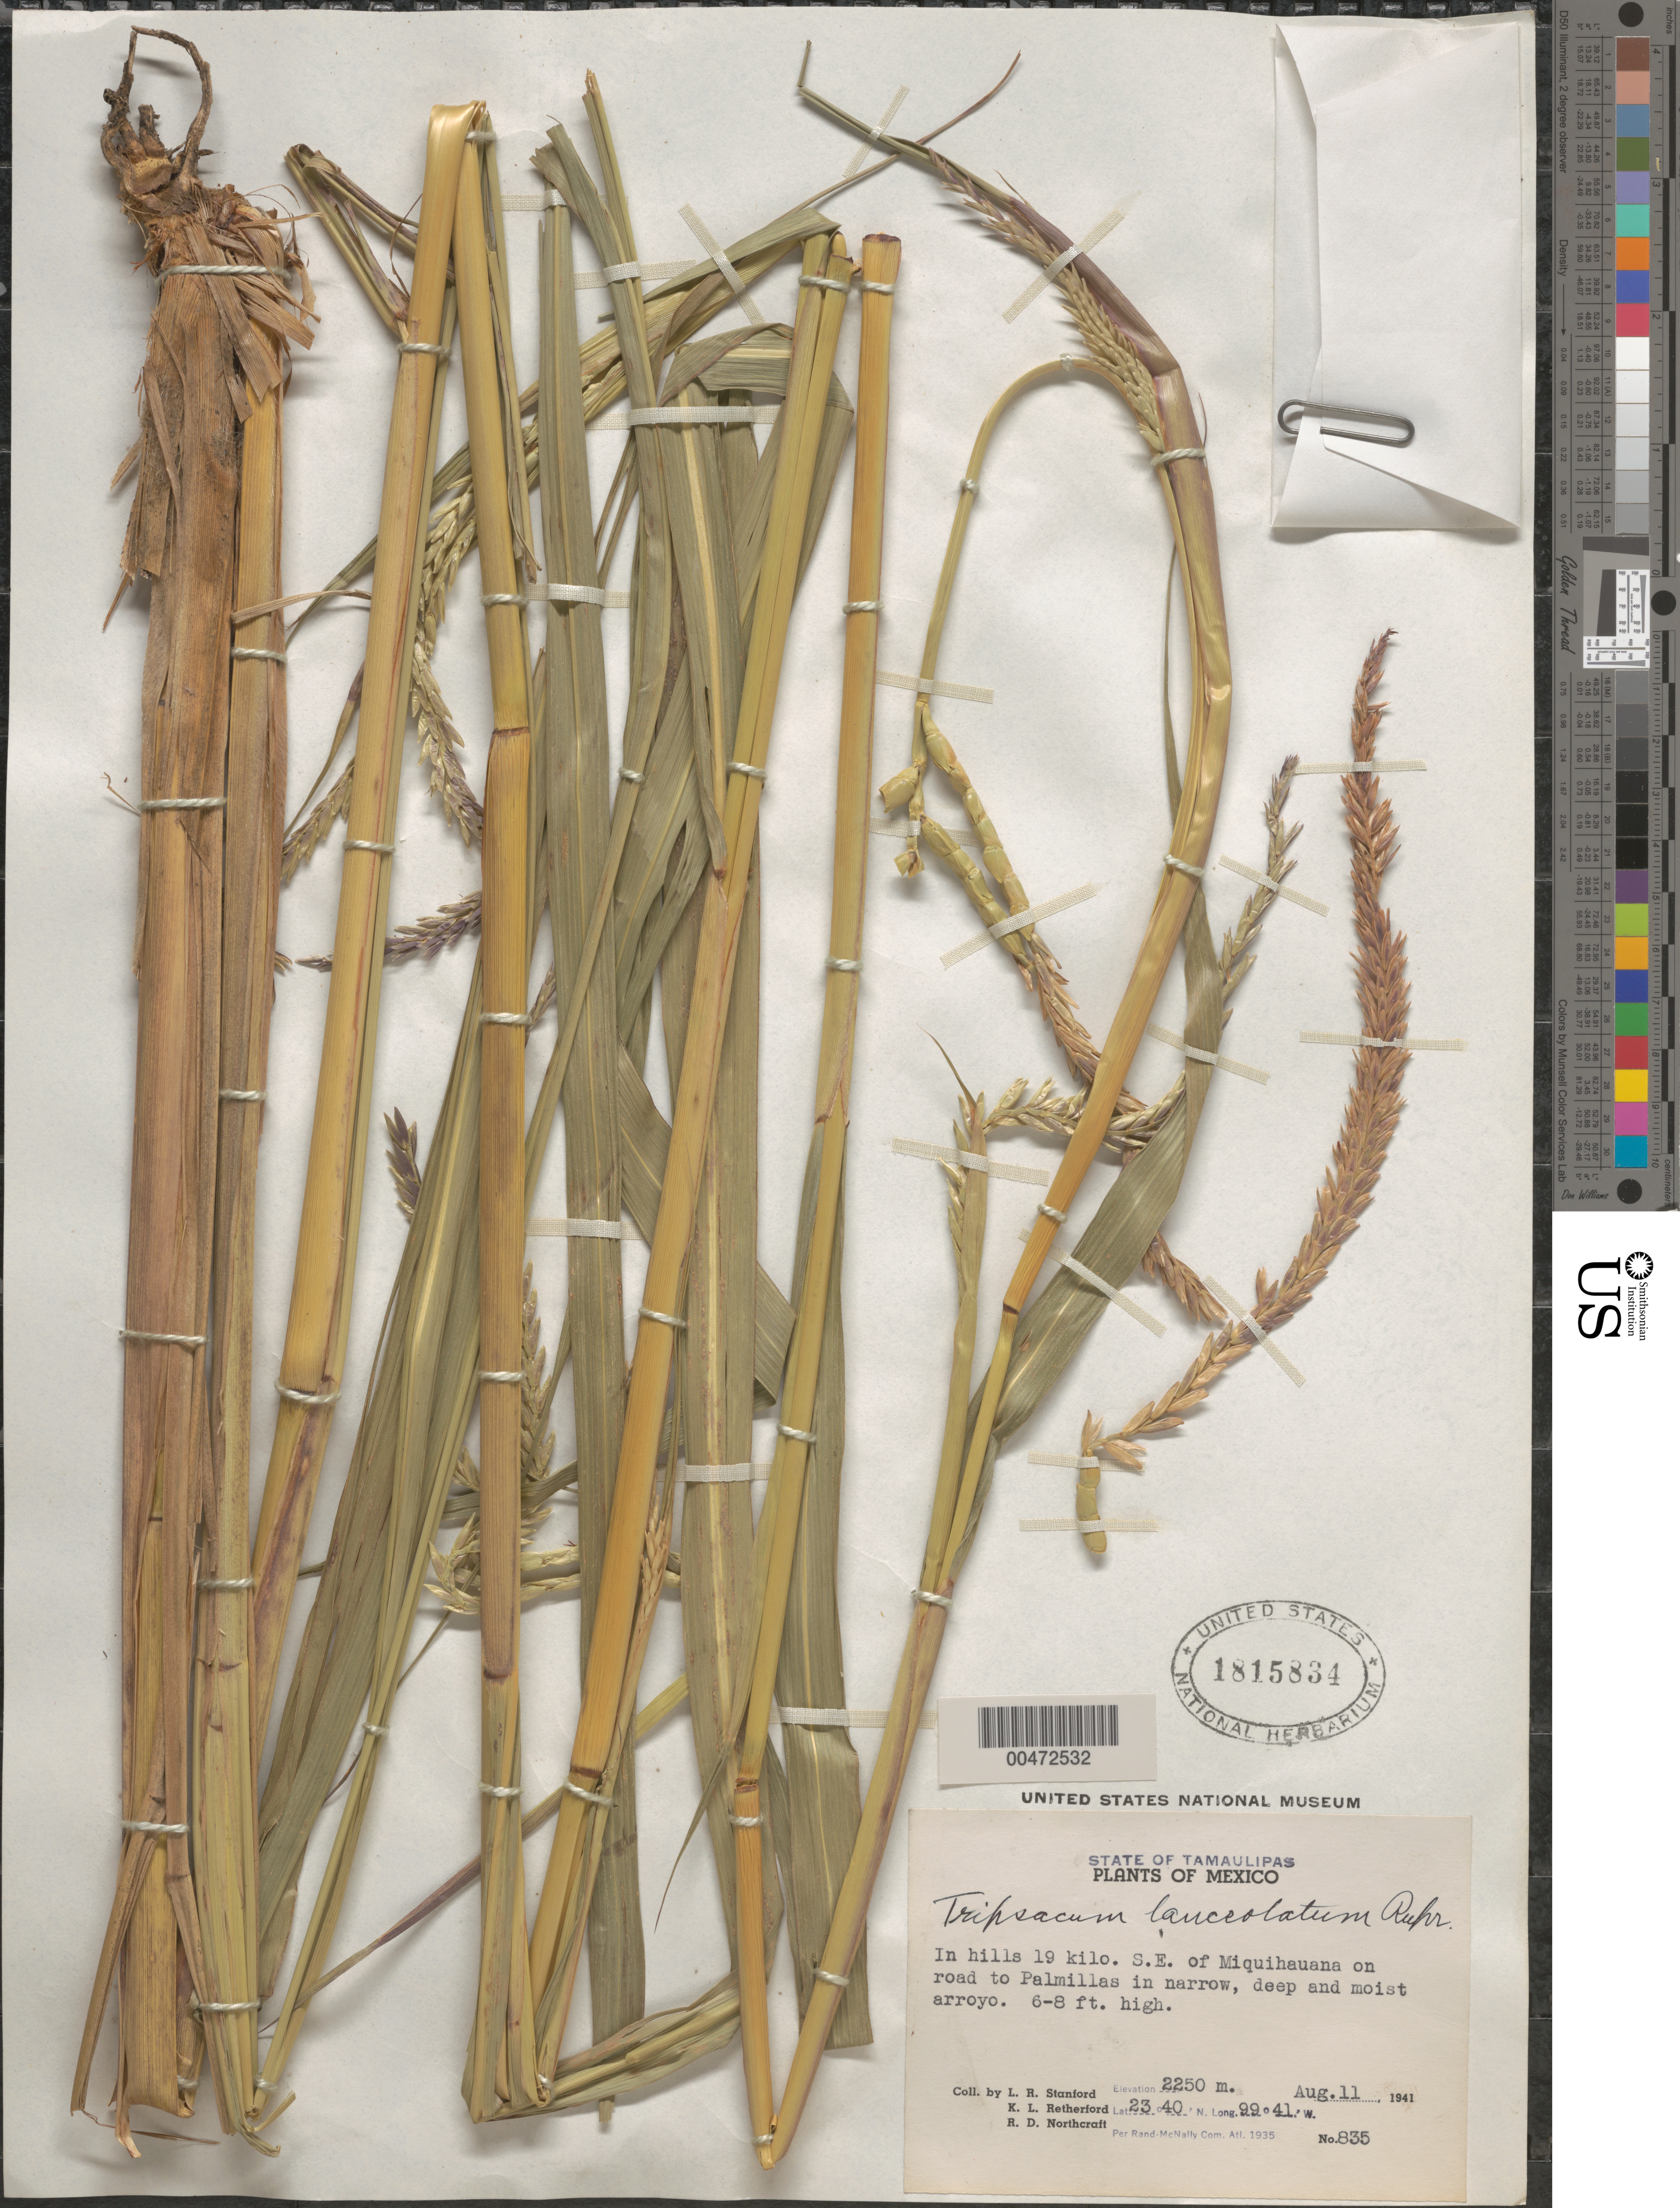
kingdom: Plantae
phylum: Tracheophyta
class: Liliopsida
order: Poales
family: Poaceae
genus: Tripsacum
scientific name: Tripsacum lanceolatum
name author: Rupr. ex E. Fourn.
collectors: L. R. Stanford, K. Retherford & R. Northcraft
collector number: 835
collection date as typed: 11 Aug 1941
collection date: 1941-08-11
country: Mexico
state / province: Tamaulipas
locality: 19 km SE of Miquihauana on rd to Palmillas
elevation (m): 2250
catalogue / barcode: US 1815834